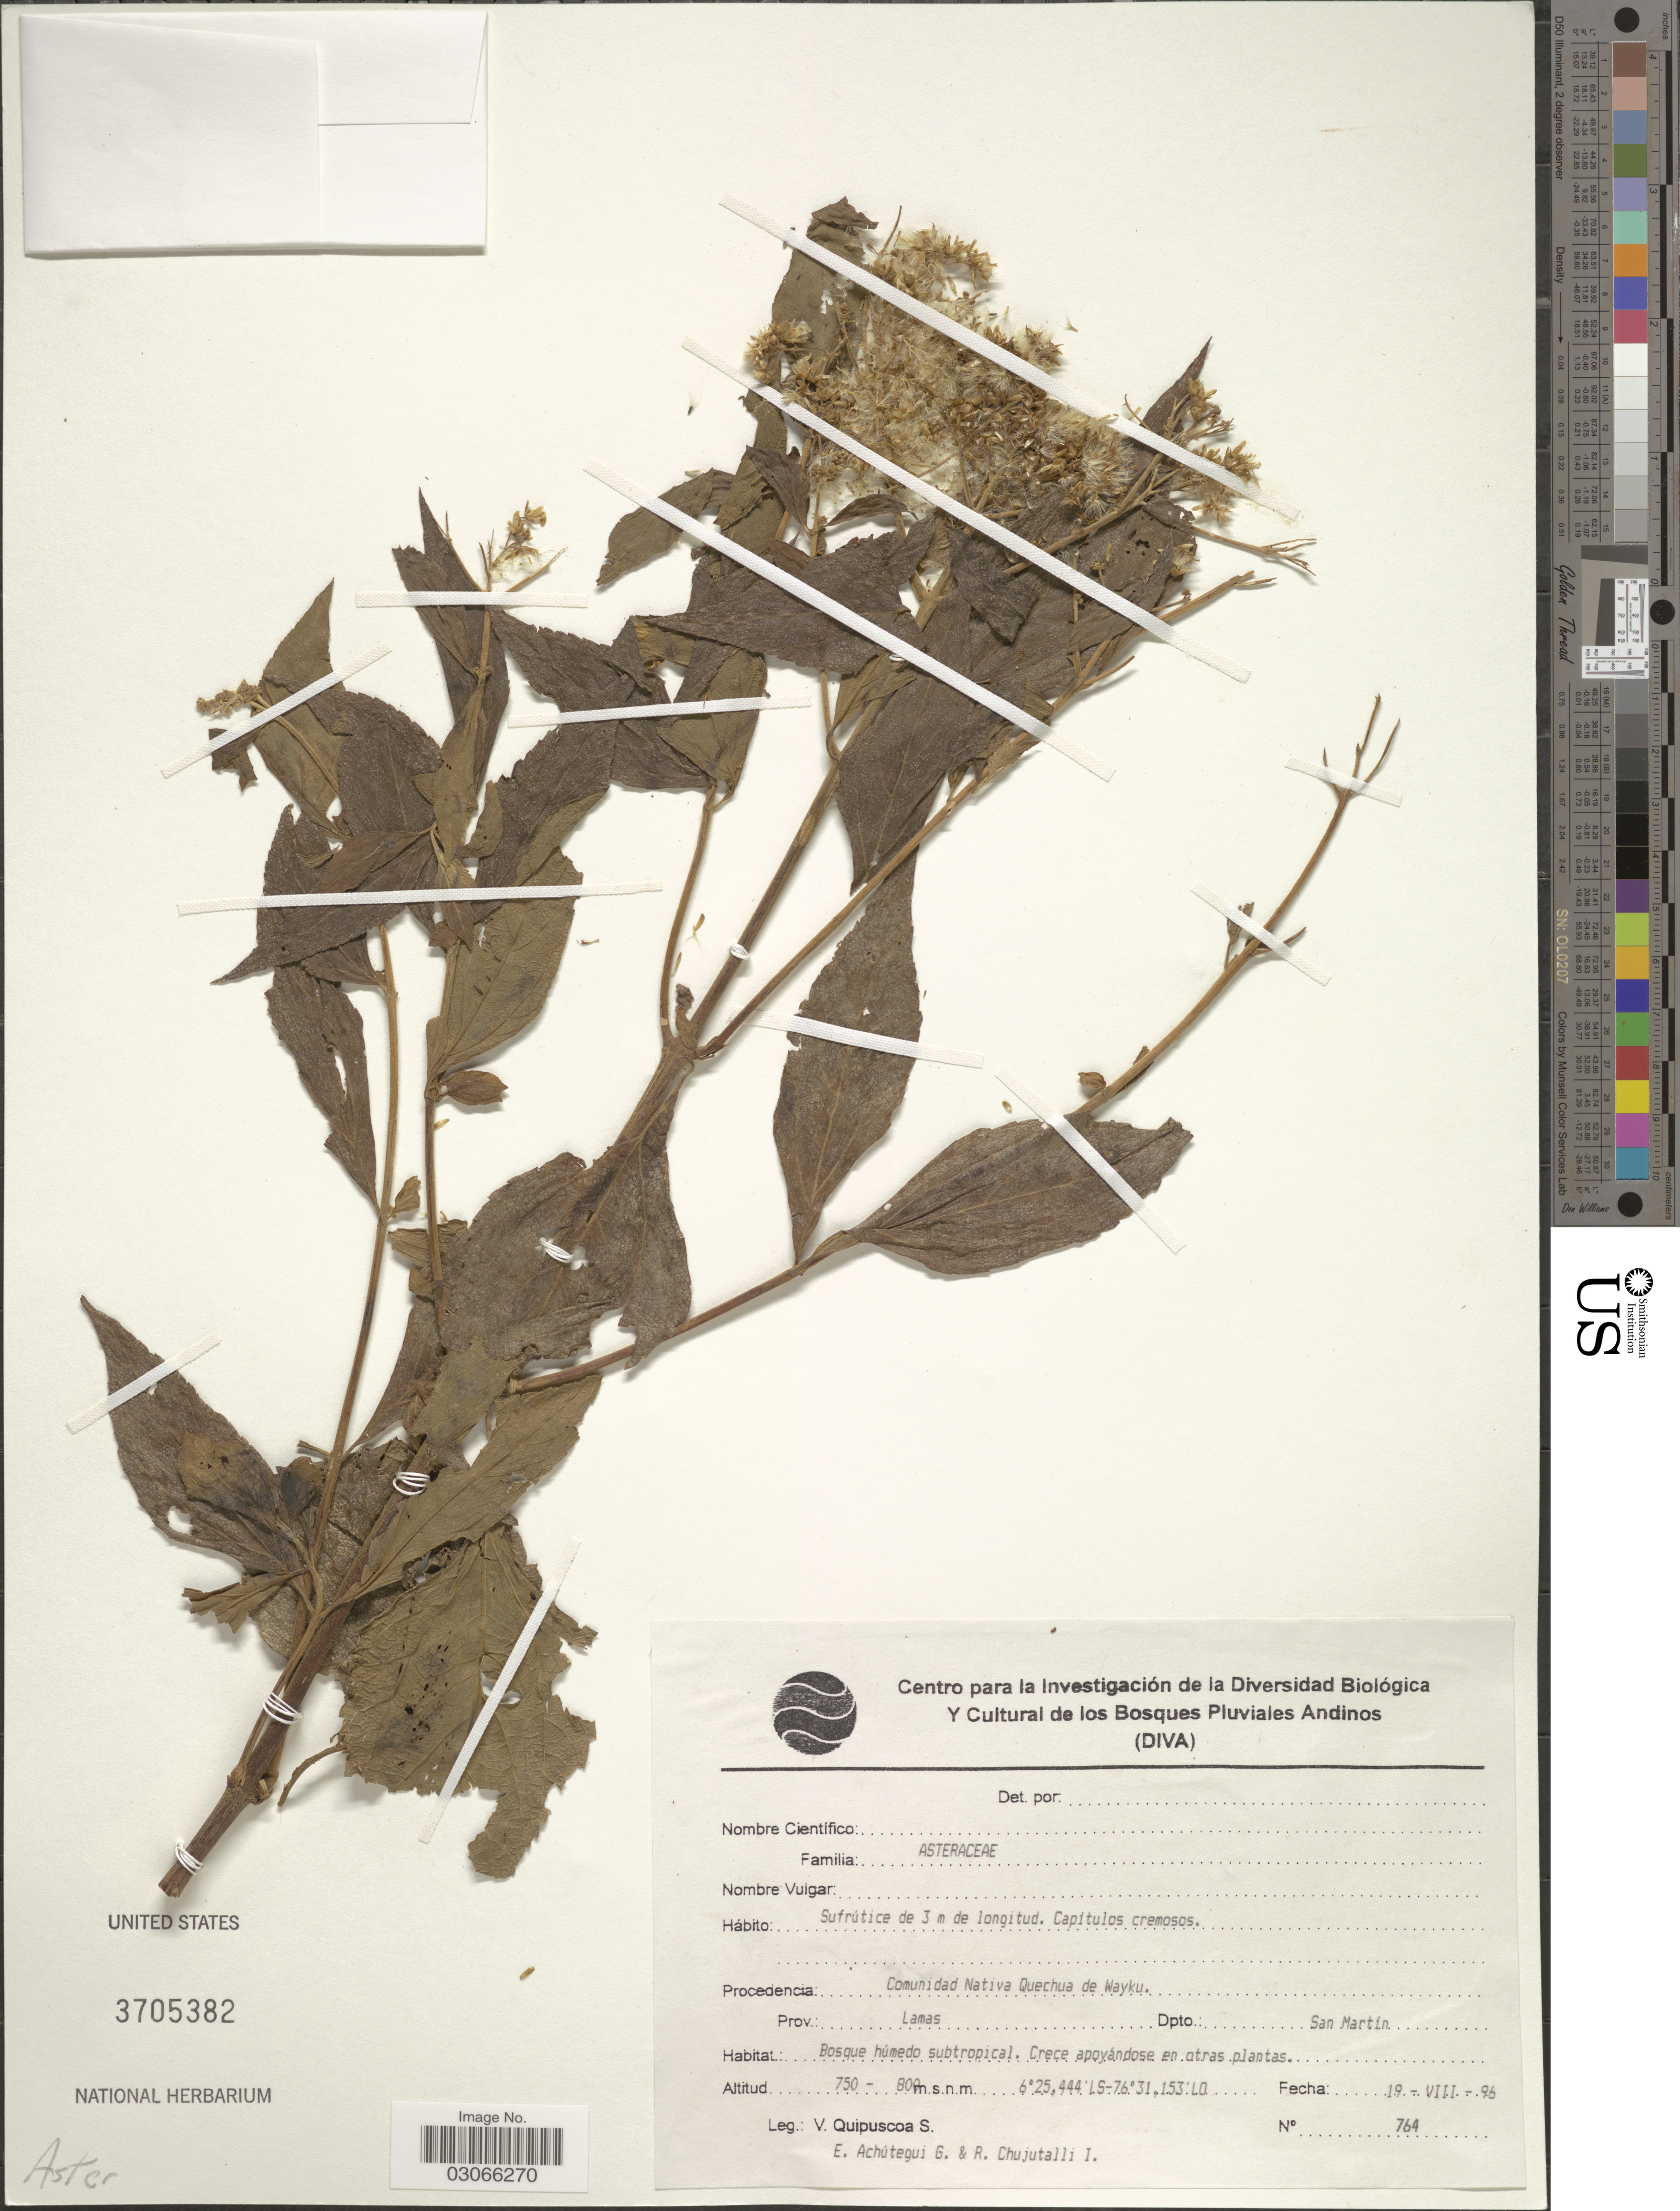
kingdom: Plantae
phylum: Tracheophyta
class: Magnoliopsida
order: Asterales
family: Asteraceae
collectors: V. Quipuscoa S., E. Achútegui G. & R. Chujutalli I.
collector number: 764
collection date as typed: Transcribed d/m/y: 19/8/96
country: Peru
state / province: San Martín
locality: Comunidad Nativa Quechua de Wayku. Prov. Lamas Dpto. San Martín.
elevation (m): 750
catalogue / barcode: US 3705382